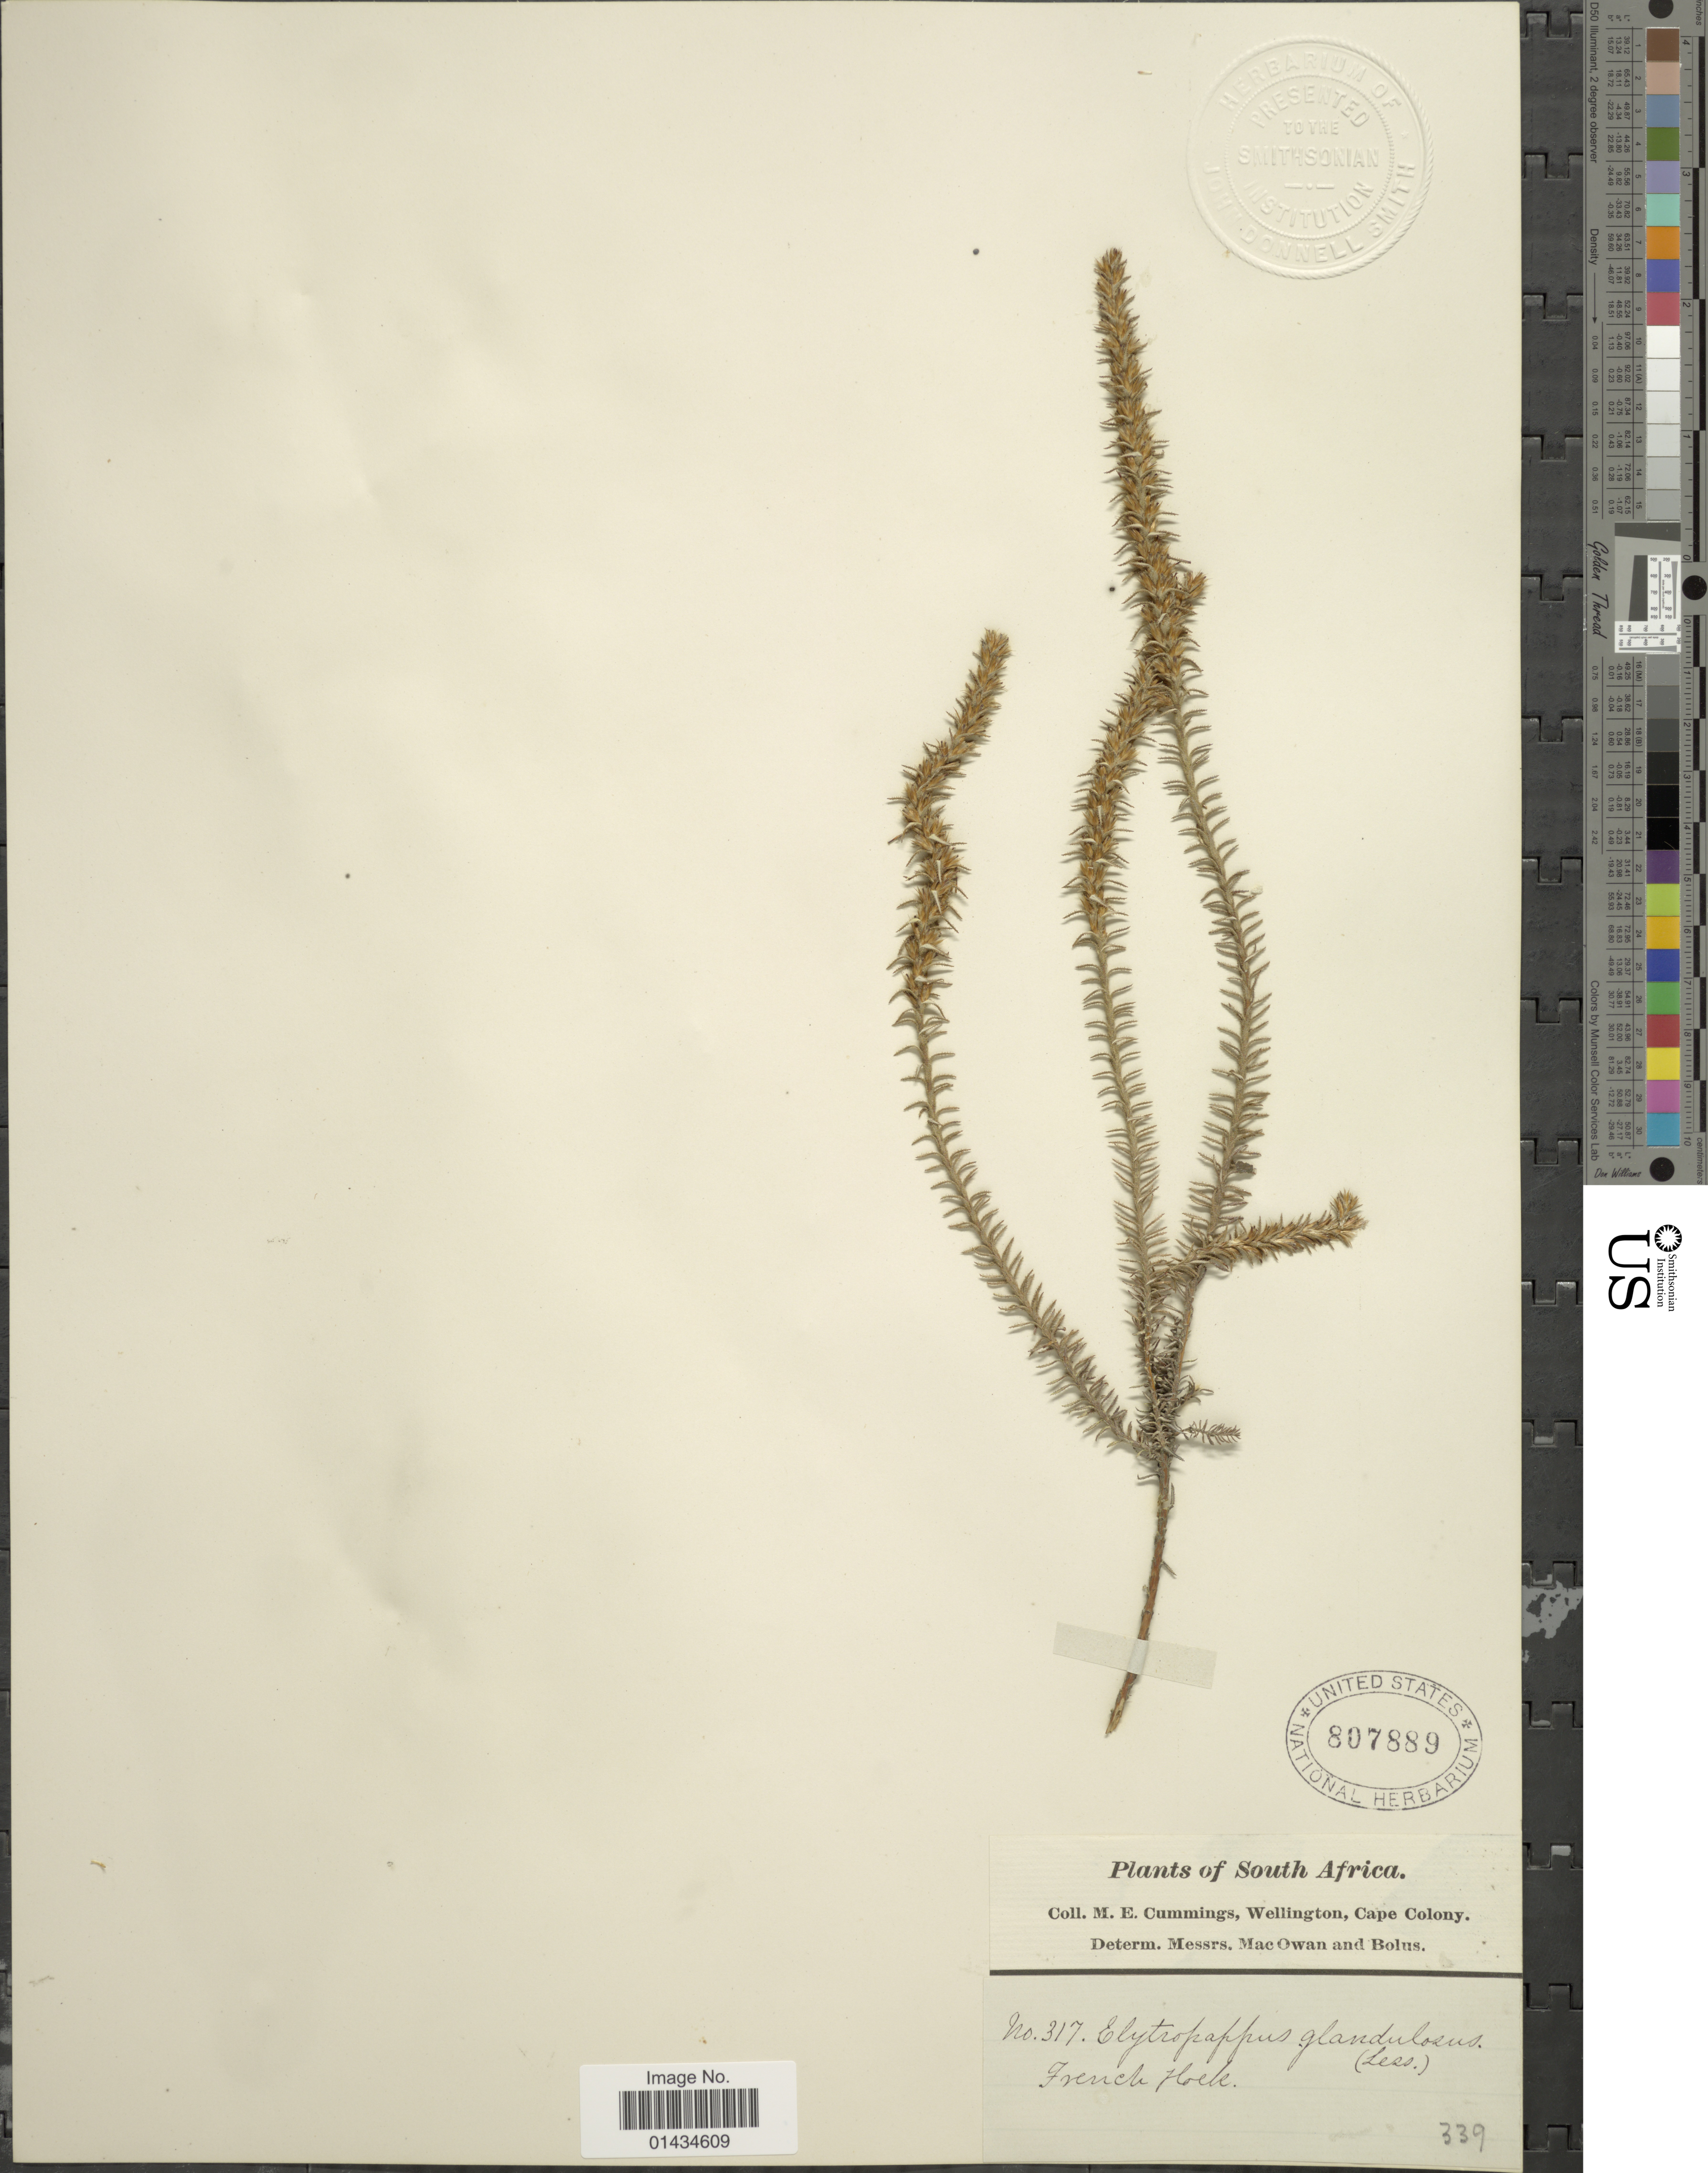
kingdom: Plantae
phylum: Tracheophyta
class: Magnoliopsida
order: Asterales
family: Asteraceae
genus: Elytropappus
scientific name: Elytropappus glandulosus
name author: Less.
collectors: M. E. Cummings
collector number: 317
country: South Africa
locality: French Hock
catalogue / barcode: US 807889